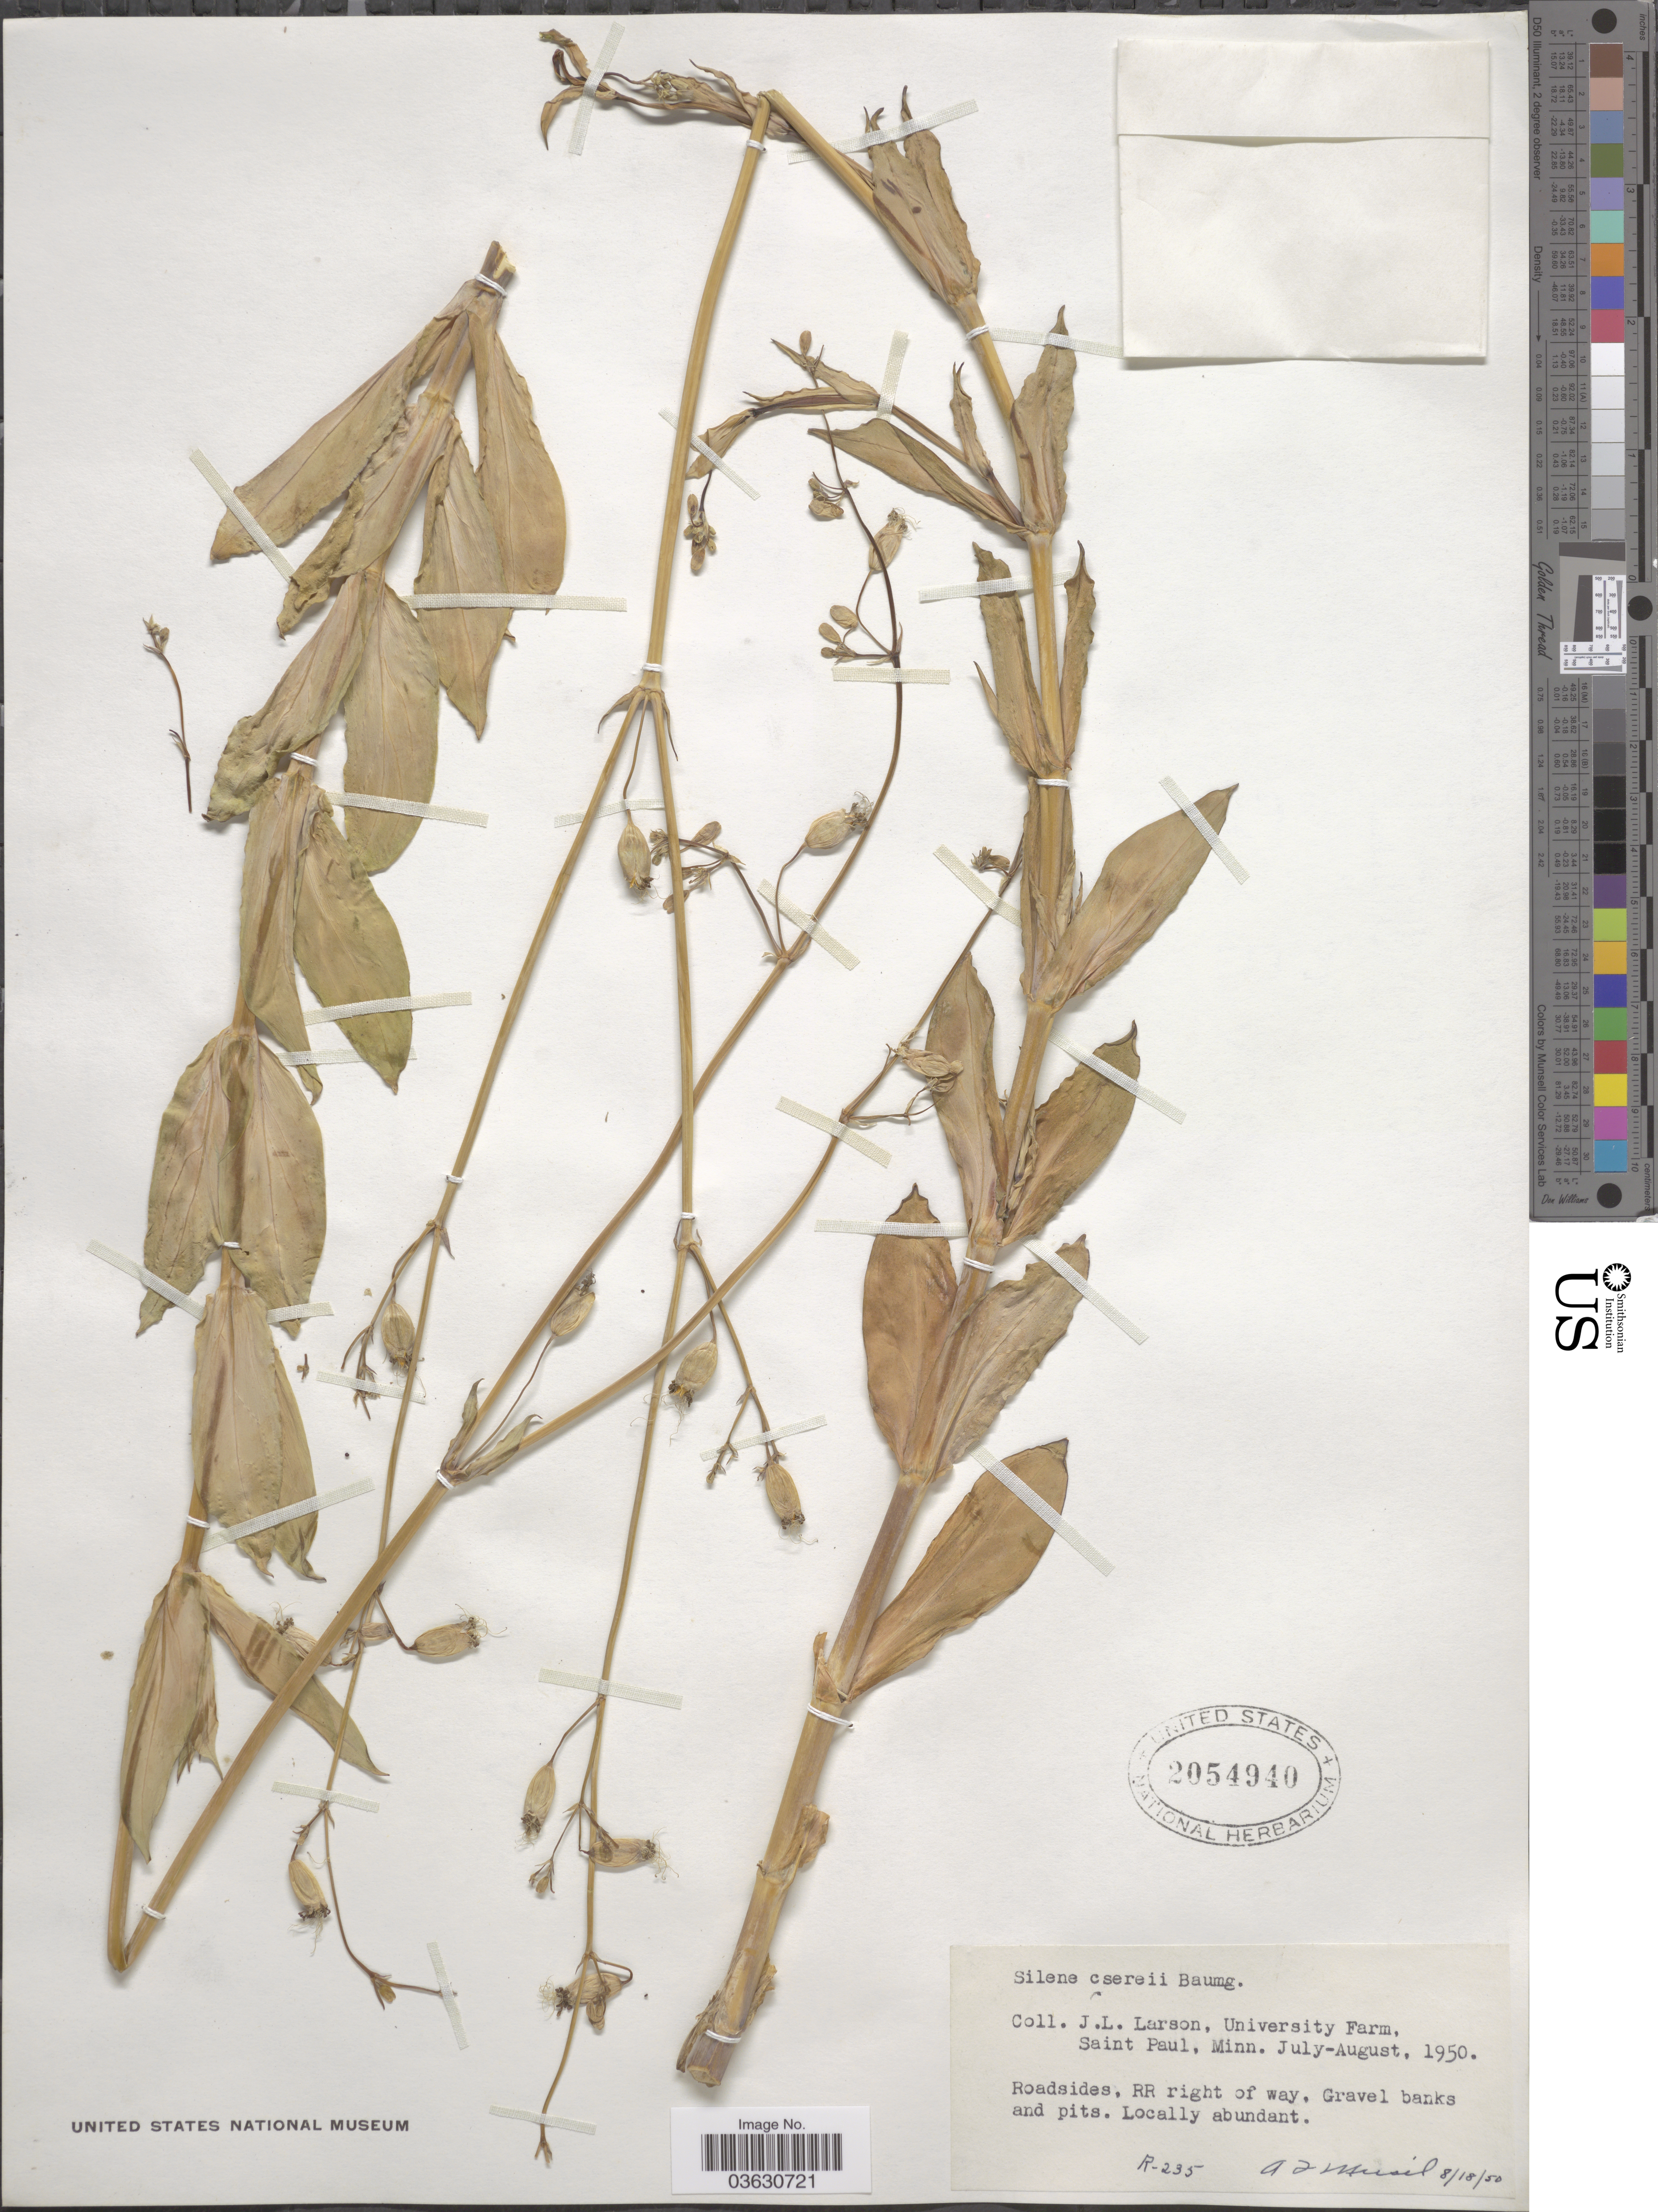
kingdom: Plantae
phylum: Tracheophyta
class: Magnoliopsida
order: Caryophyllales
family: Caryophyllaceae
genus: Silene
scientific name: Silene csereii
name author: Baumg.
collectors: J. Larson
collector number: R-235?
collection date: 1950-08-18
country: United States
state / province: Minnesota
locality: Roadsides, RR right of way, Gravel banks and pits.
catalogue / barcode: US 2054940